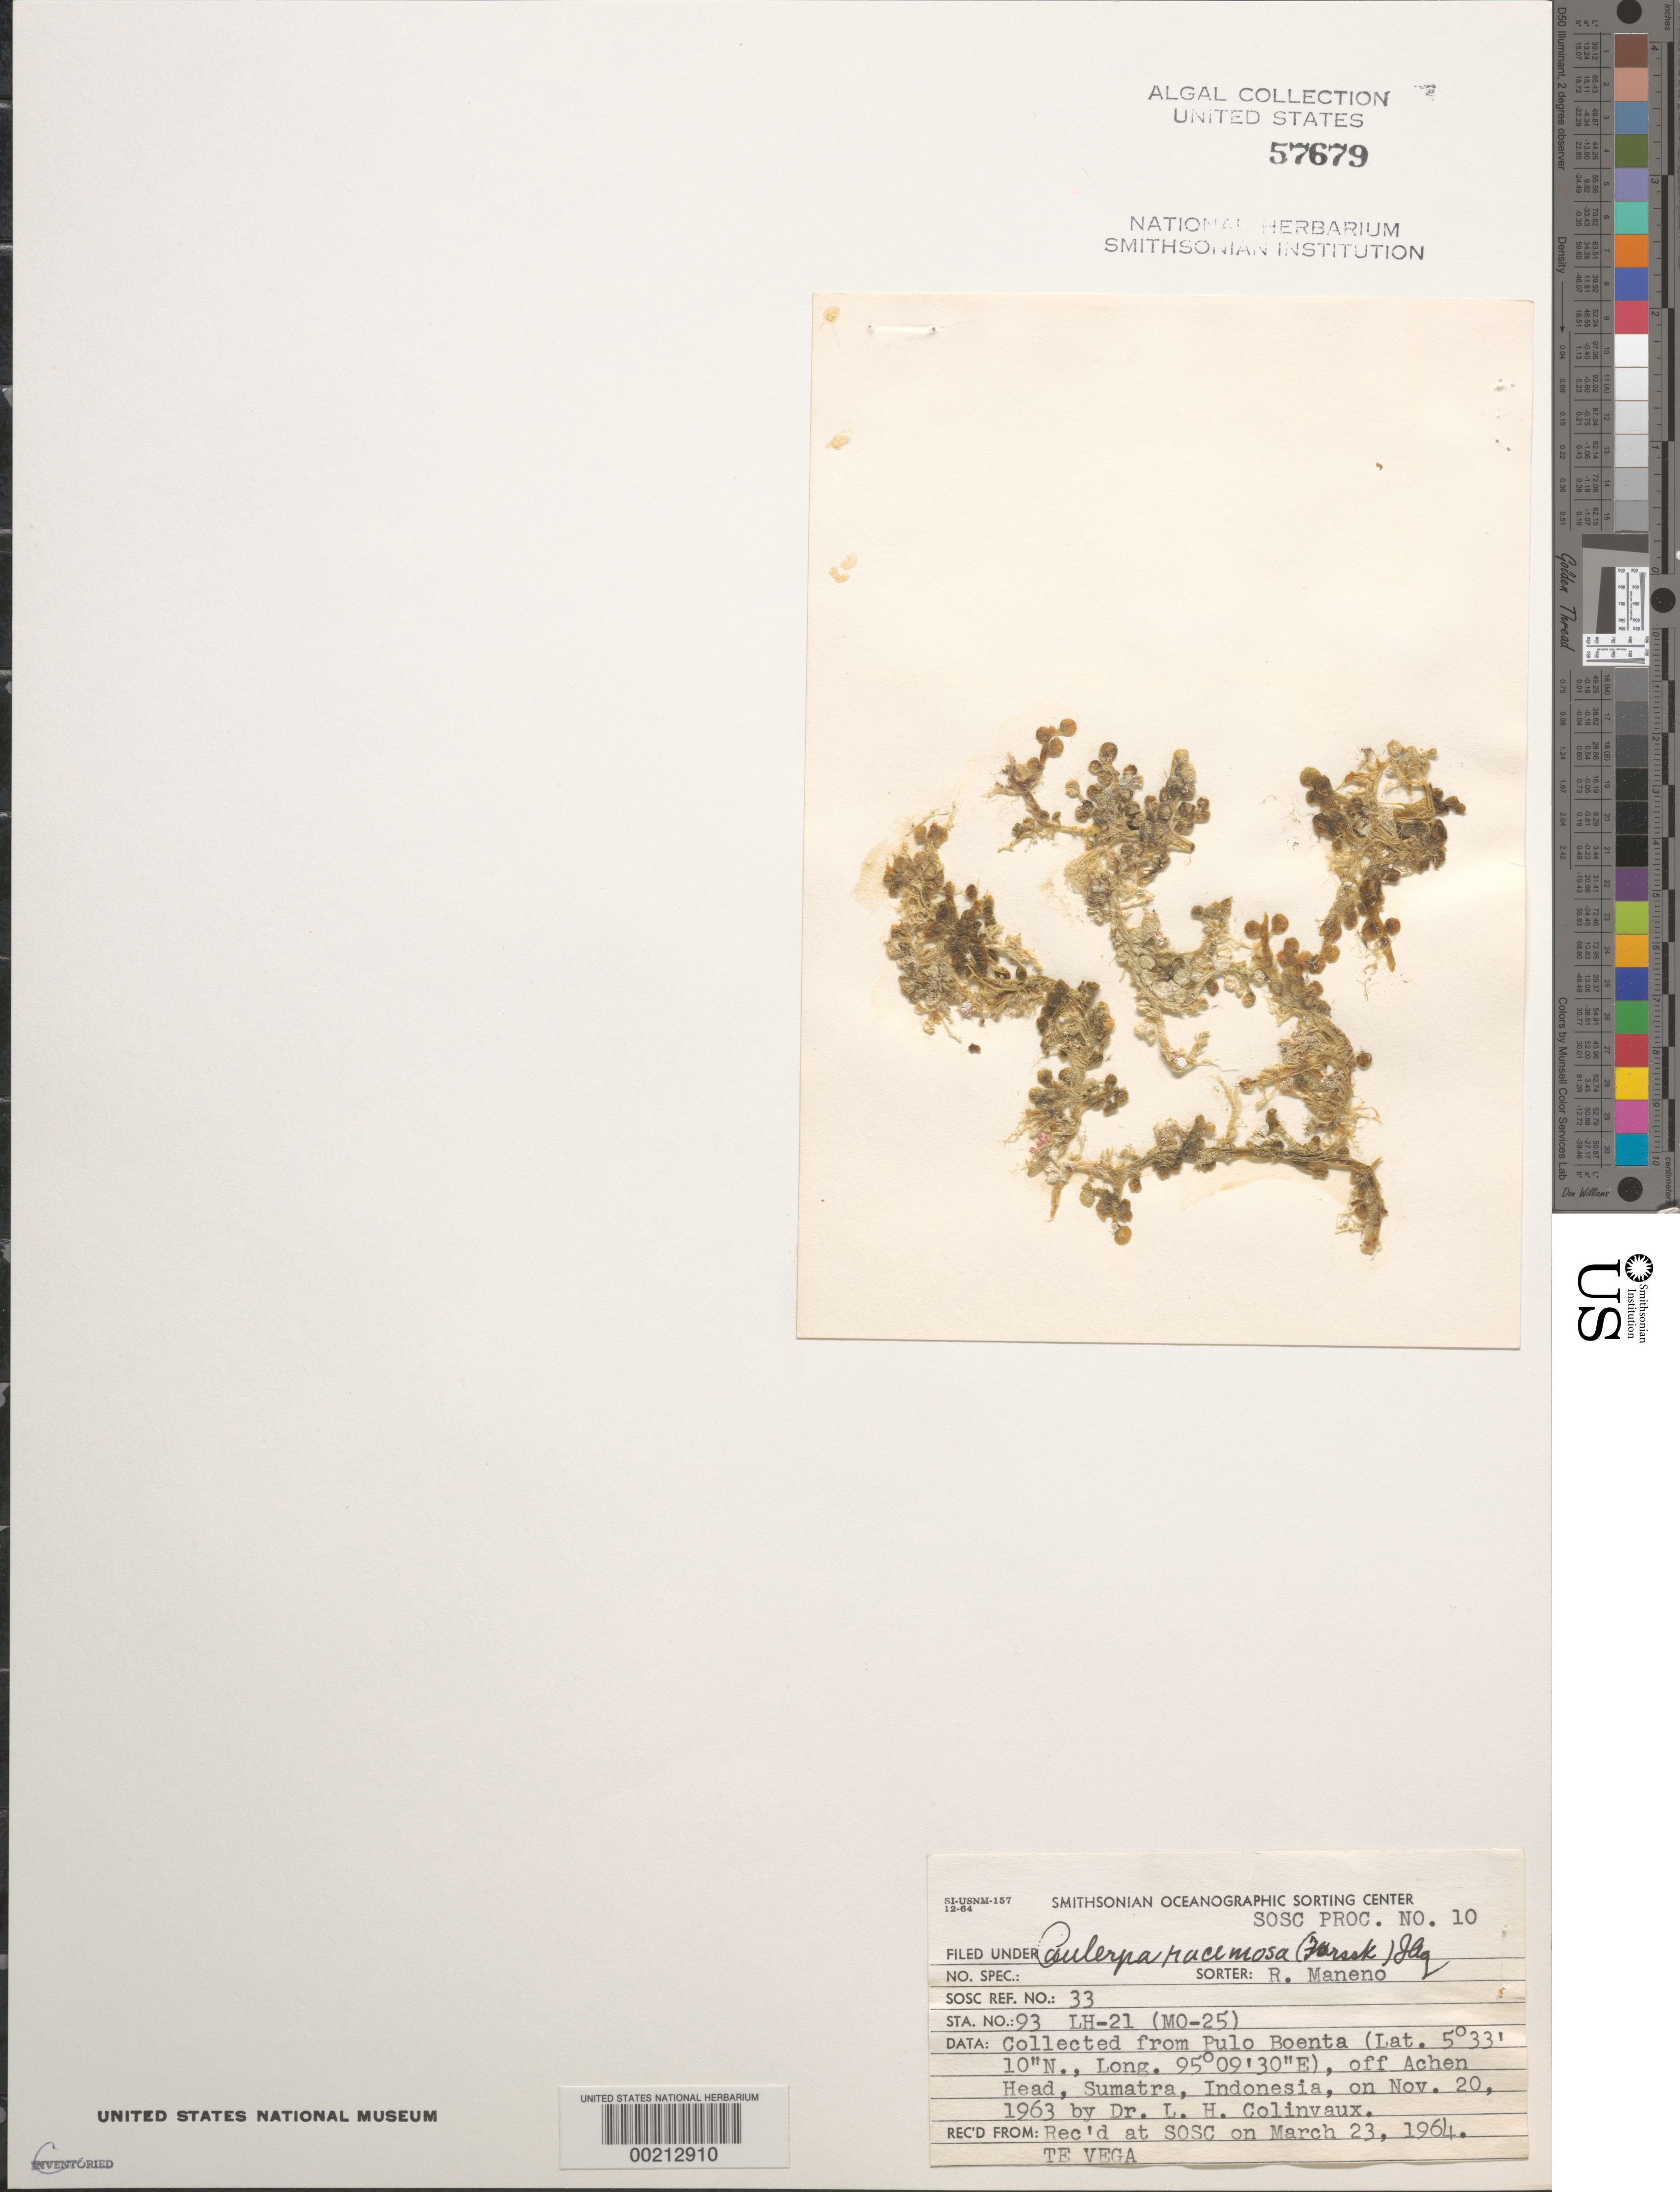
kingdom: Plantae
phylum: Chlorophyta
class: Ulvophyceae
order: Bryopsidales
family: Caulerpaceae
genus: Caulerpa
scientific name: Caulerpa racemosa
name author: (Forssk.) J. Agardh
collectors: L. Hillis-Colinvaux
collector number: LH-21 & MO-25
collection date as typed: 20 Nov 1963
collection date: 1963-11-20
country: Indonesia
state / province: Sumatra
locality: Pulo boenta, off achen head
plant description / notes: Te Vega Cruise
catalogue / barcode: US 57679